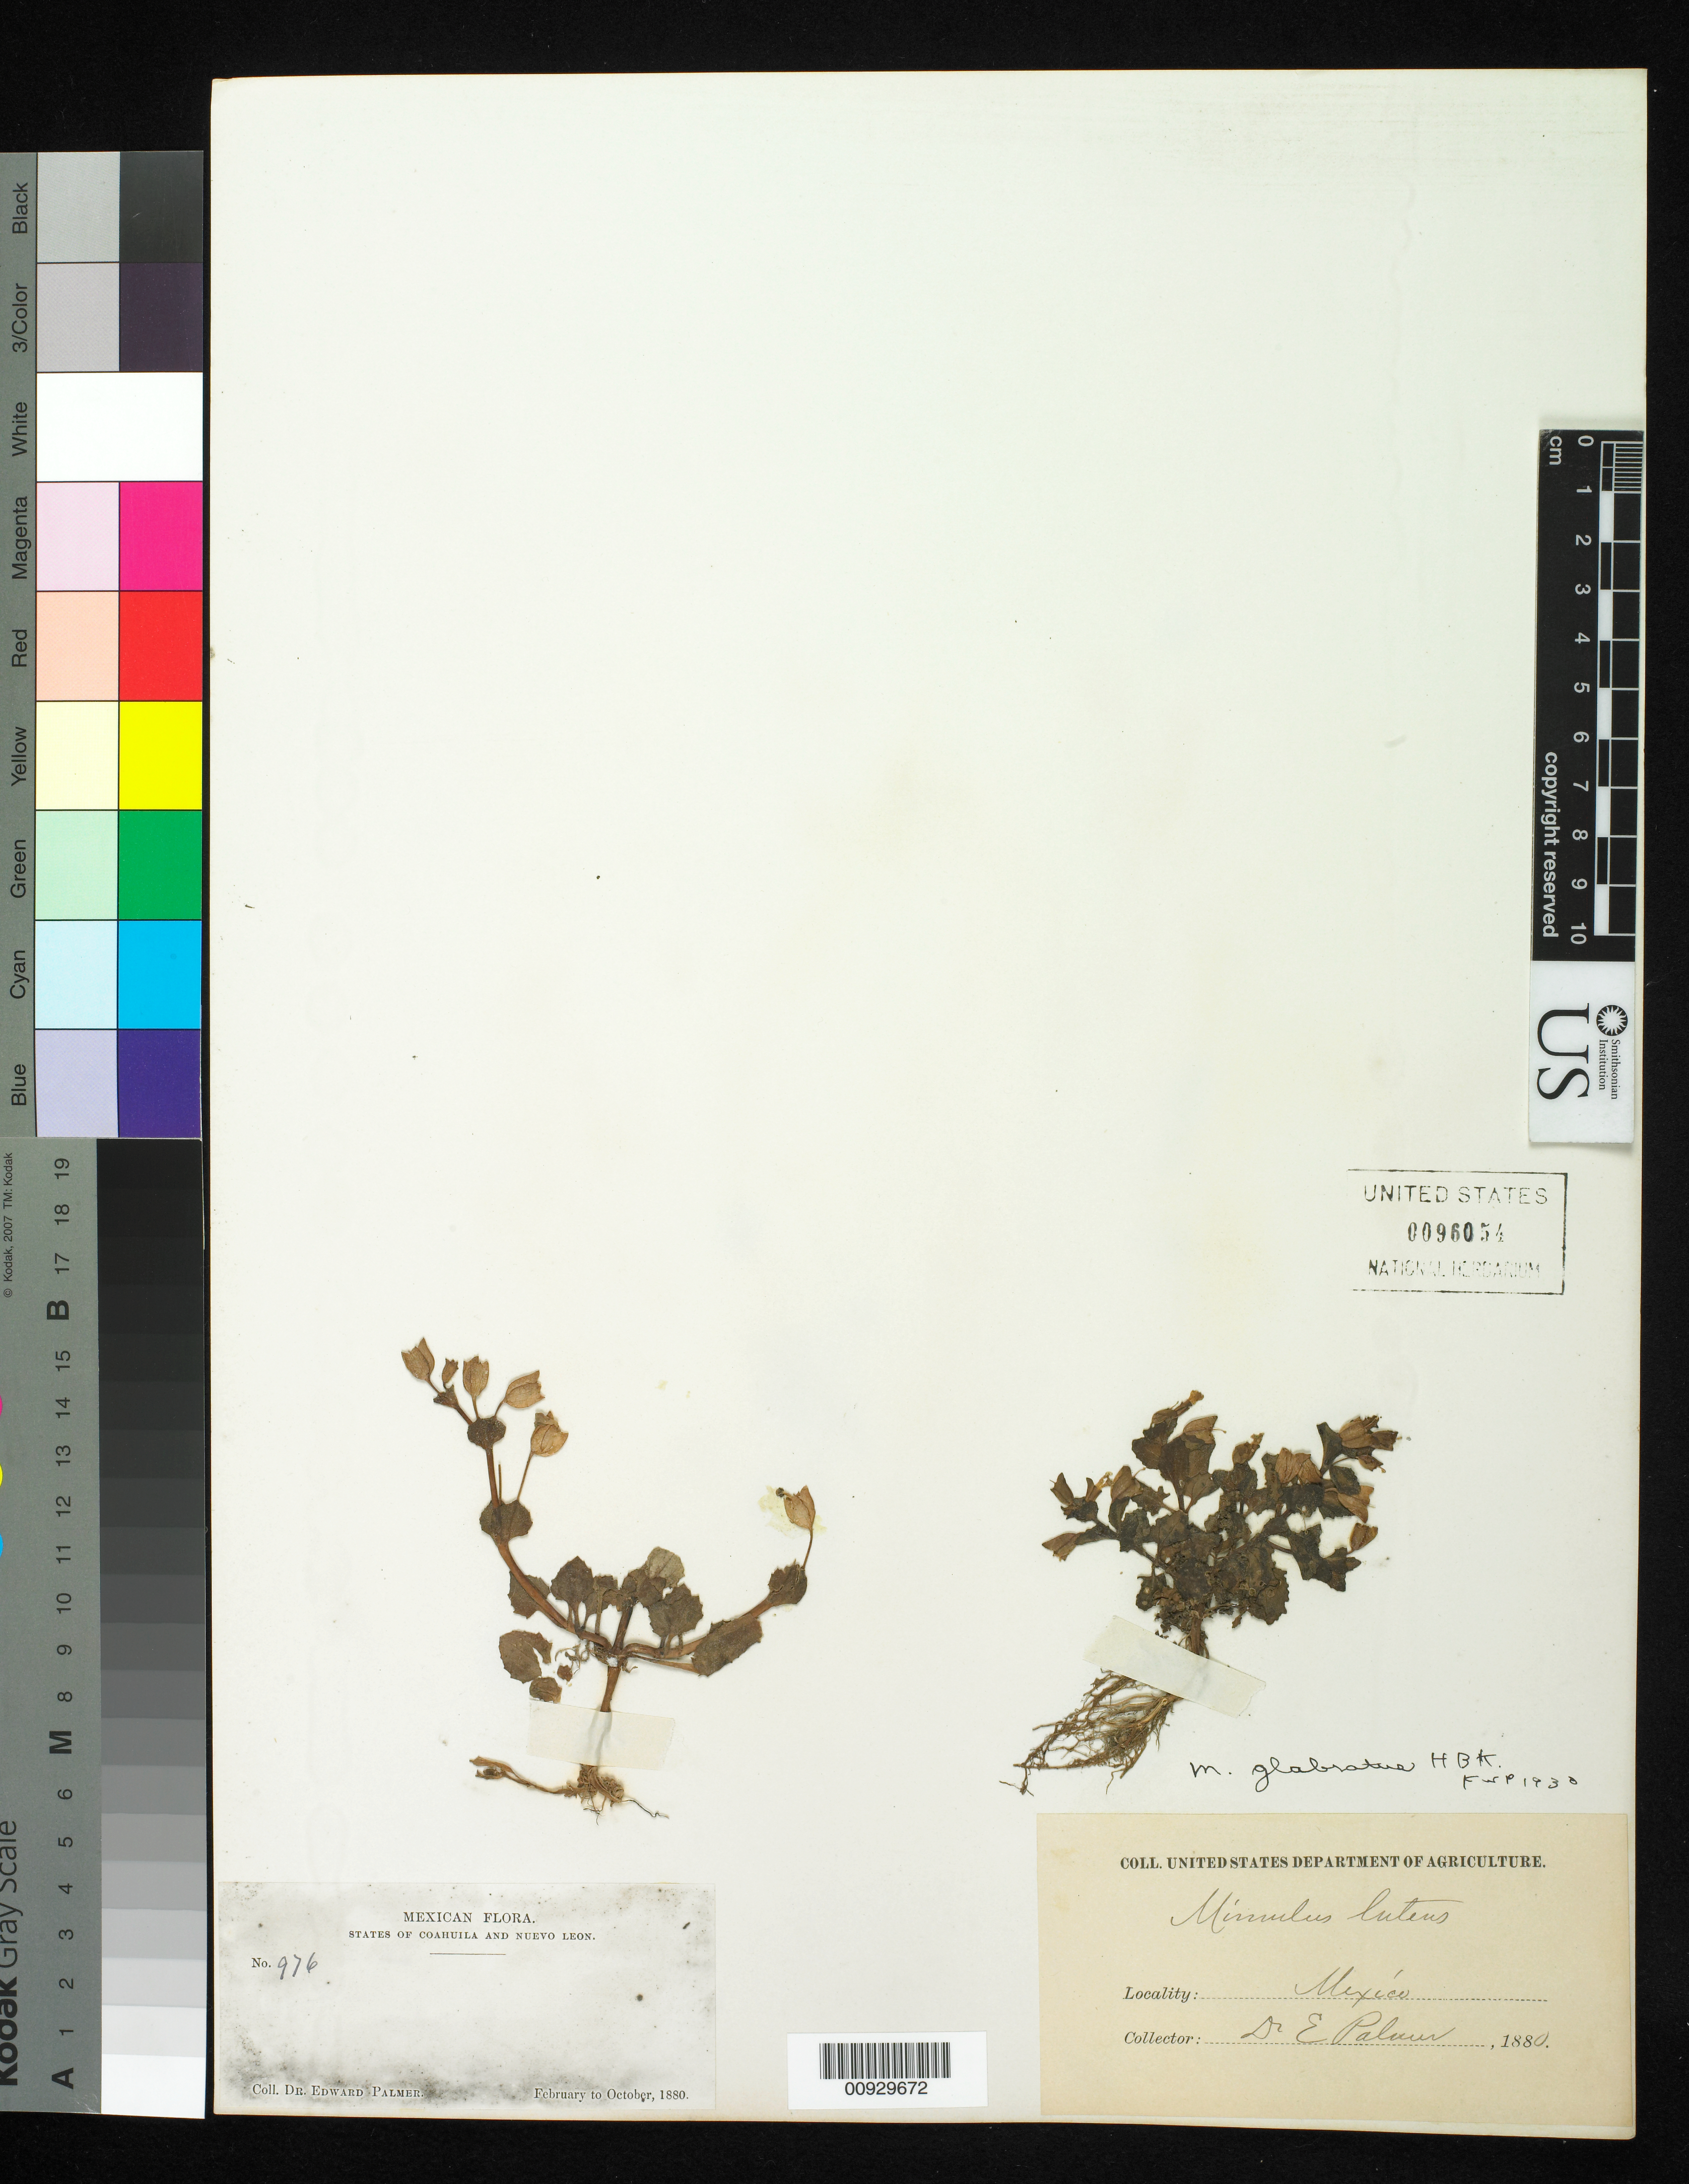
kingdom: Plantae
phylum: Tracheophyta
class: Magnoliopsida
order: Lamiales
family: Phrymaceae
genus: Mimulus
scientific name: Mimulus guttatus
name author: DC.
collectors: E. Palmer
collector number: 976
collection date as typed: Feb 1880 to -- Oct 1880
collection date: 1880-02/1880-10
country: Mexico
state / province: Coahuila / Nuevo León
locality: States of Coahuila and Nuevo León.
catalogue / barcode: US 96054